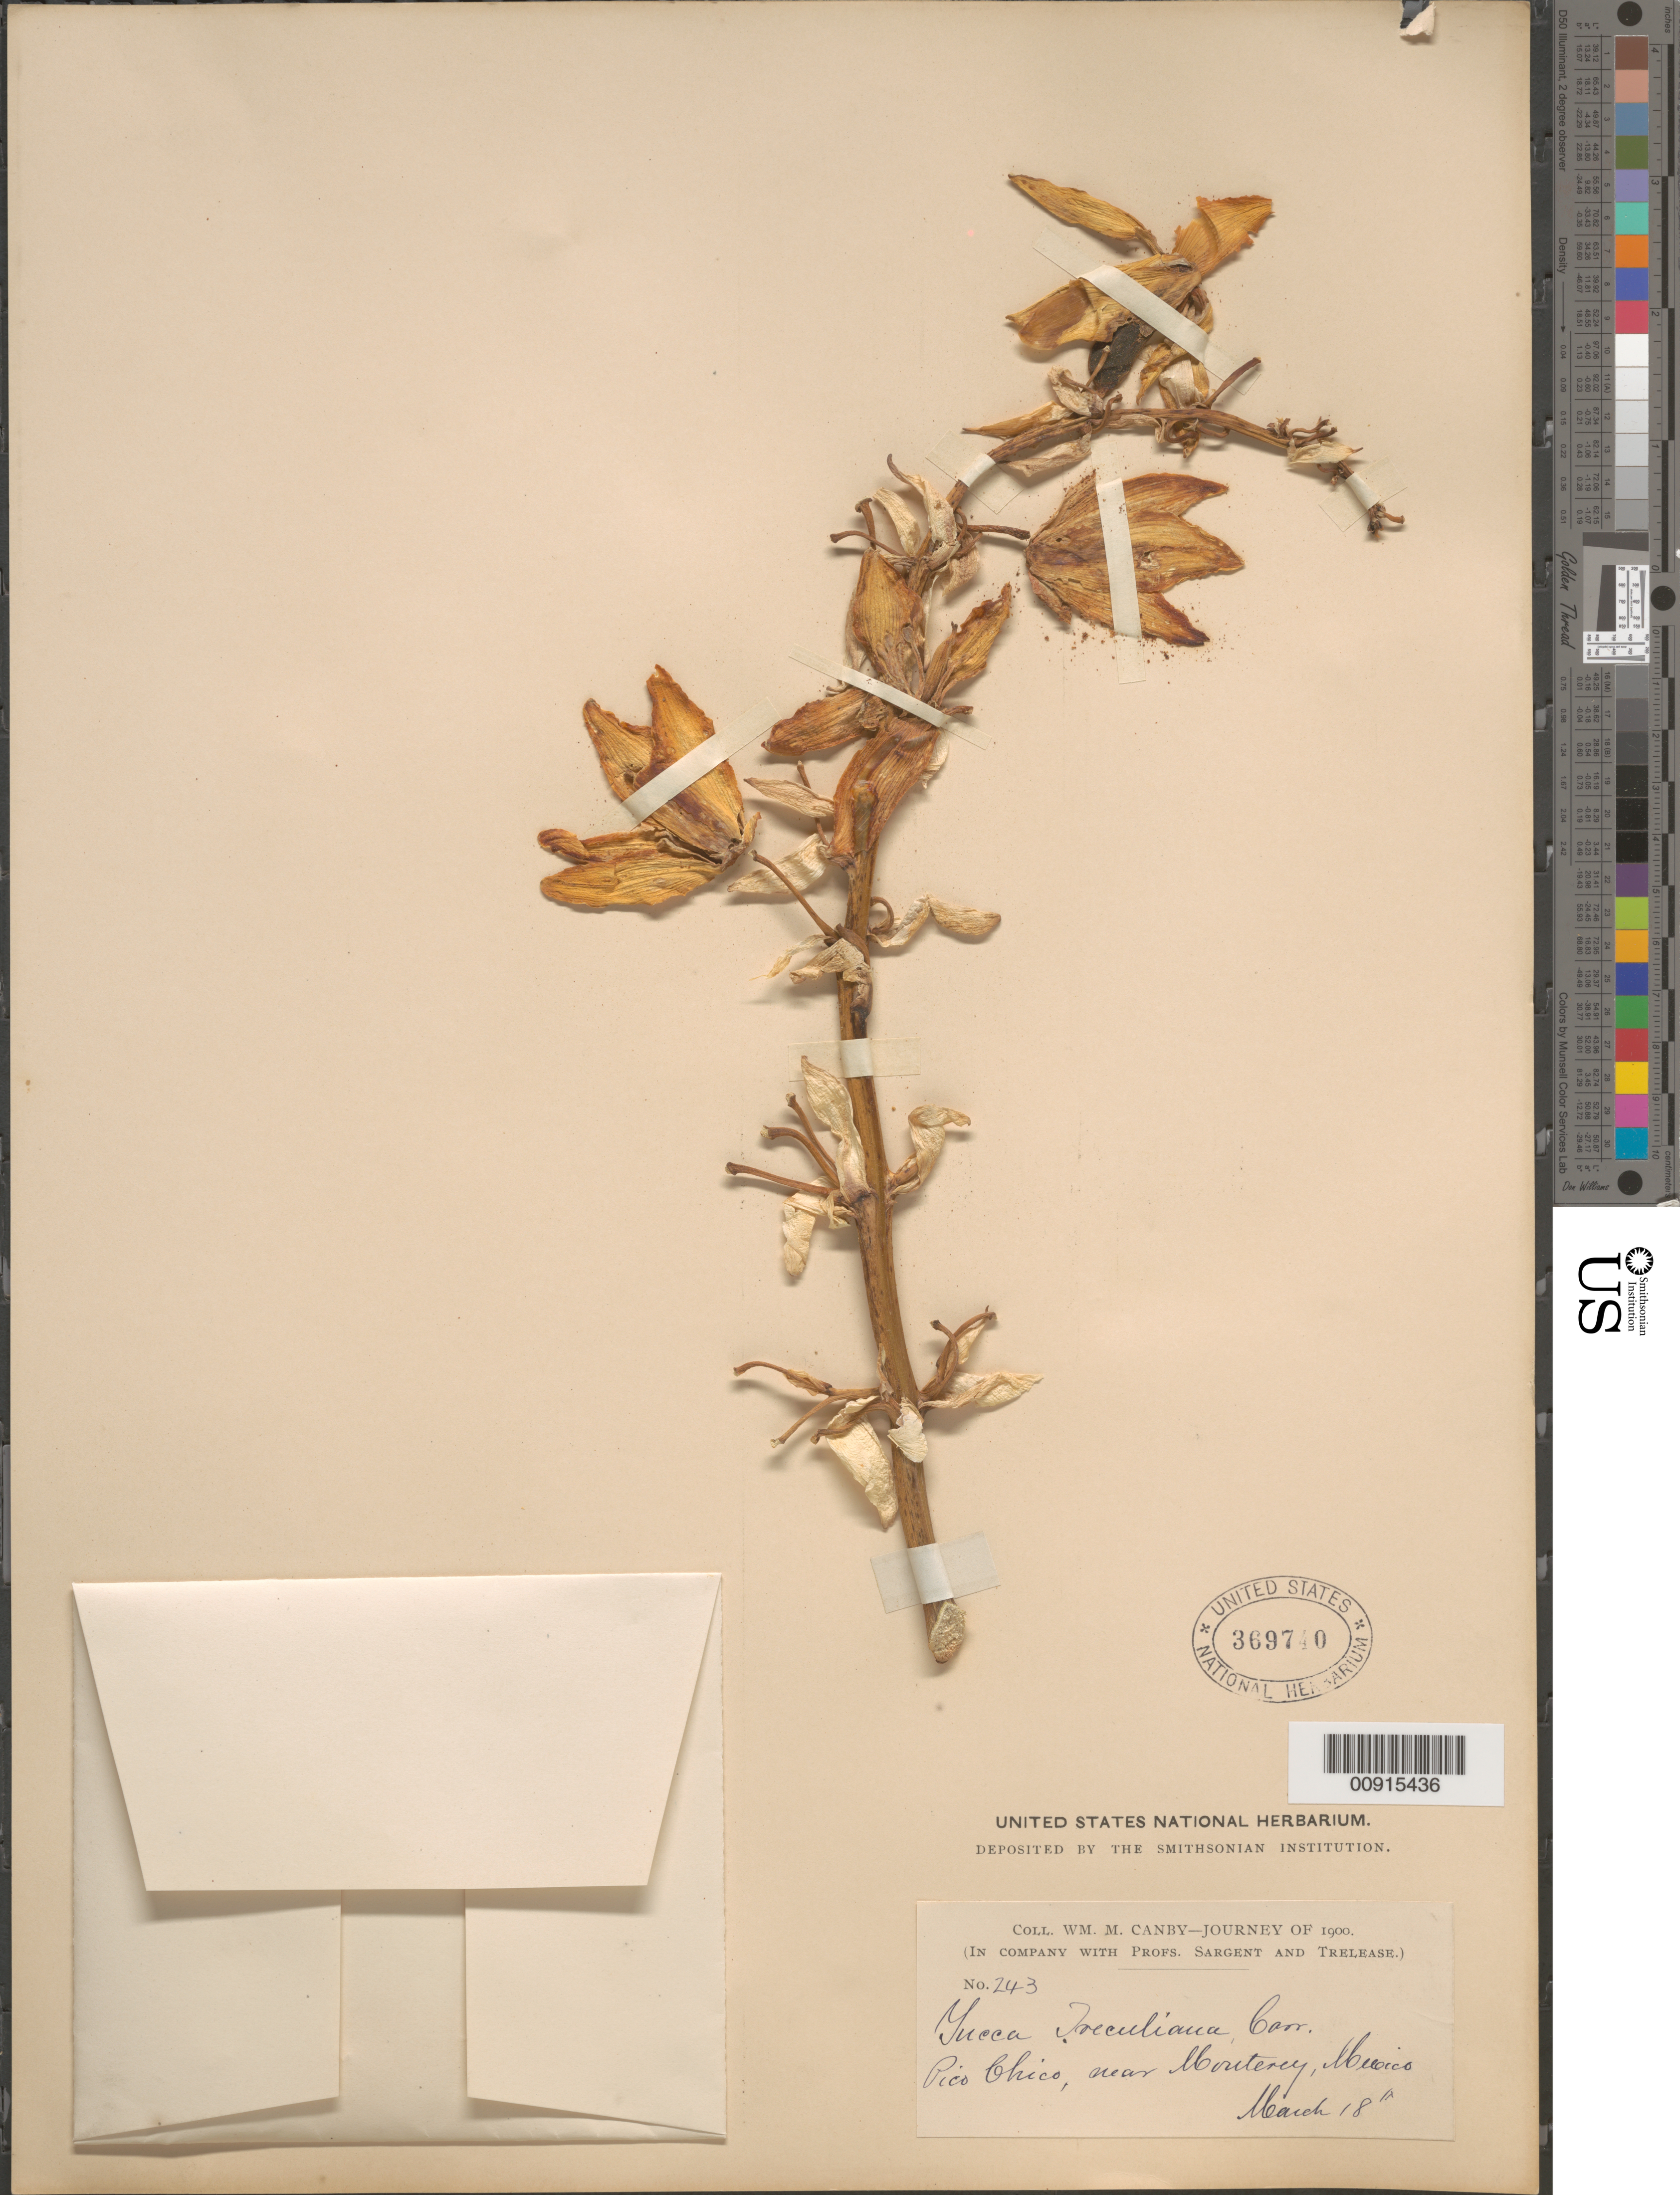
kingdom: Plantae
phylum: Tracheophyta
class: Liliopsida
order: Asparagales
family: Asparagaceae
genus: Yucca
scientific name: Yucca treculeana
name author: Carrière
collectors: W. M. Canby, -- Sargent & -- Trelease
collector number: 243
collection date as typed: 18 Mar 1900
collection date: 1900-03-18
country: Mexico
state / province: Nuevo León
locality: Pico Chico, near Monterey [sic].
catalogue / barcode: US 369740